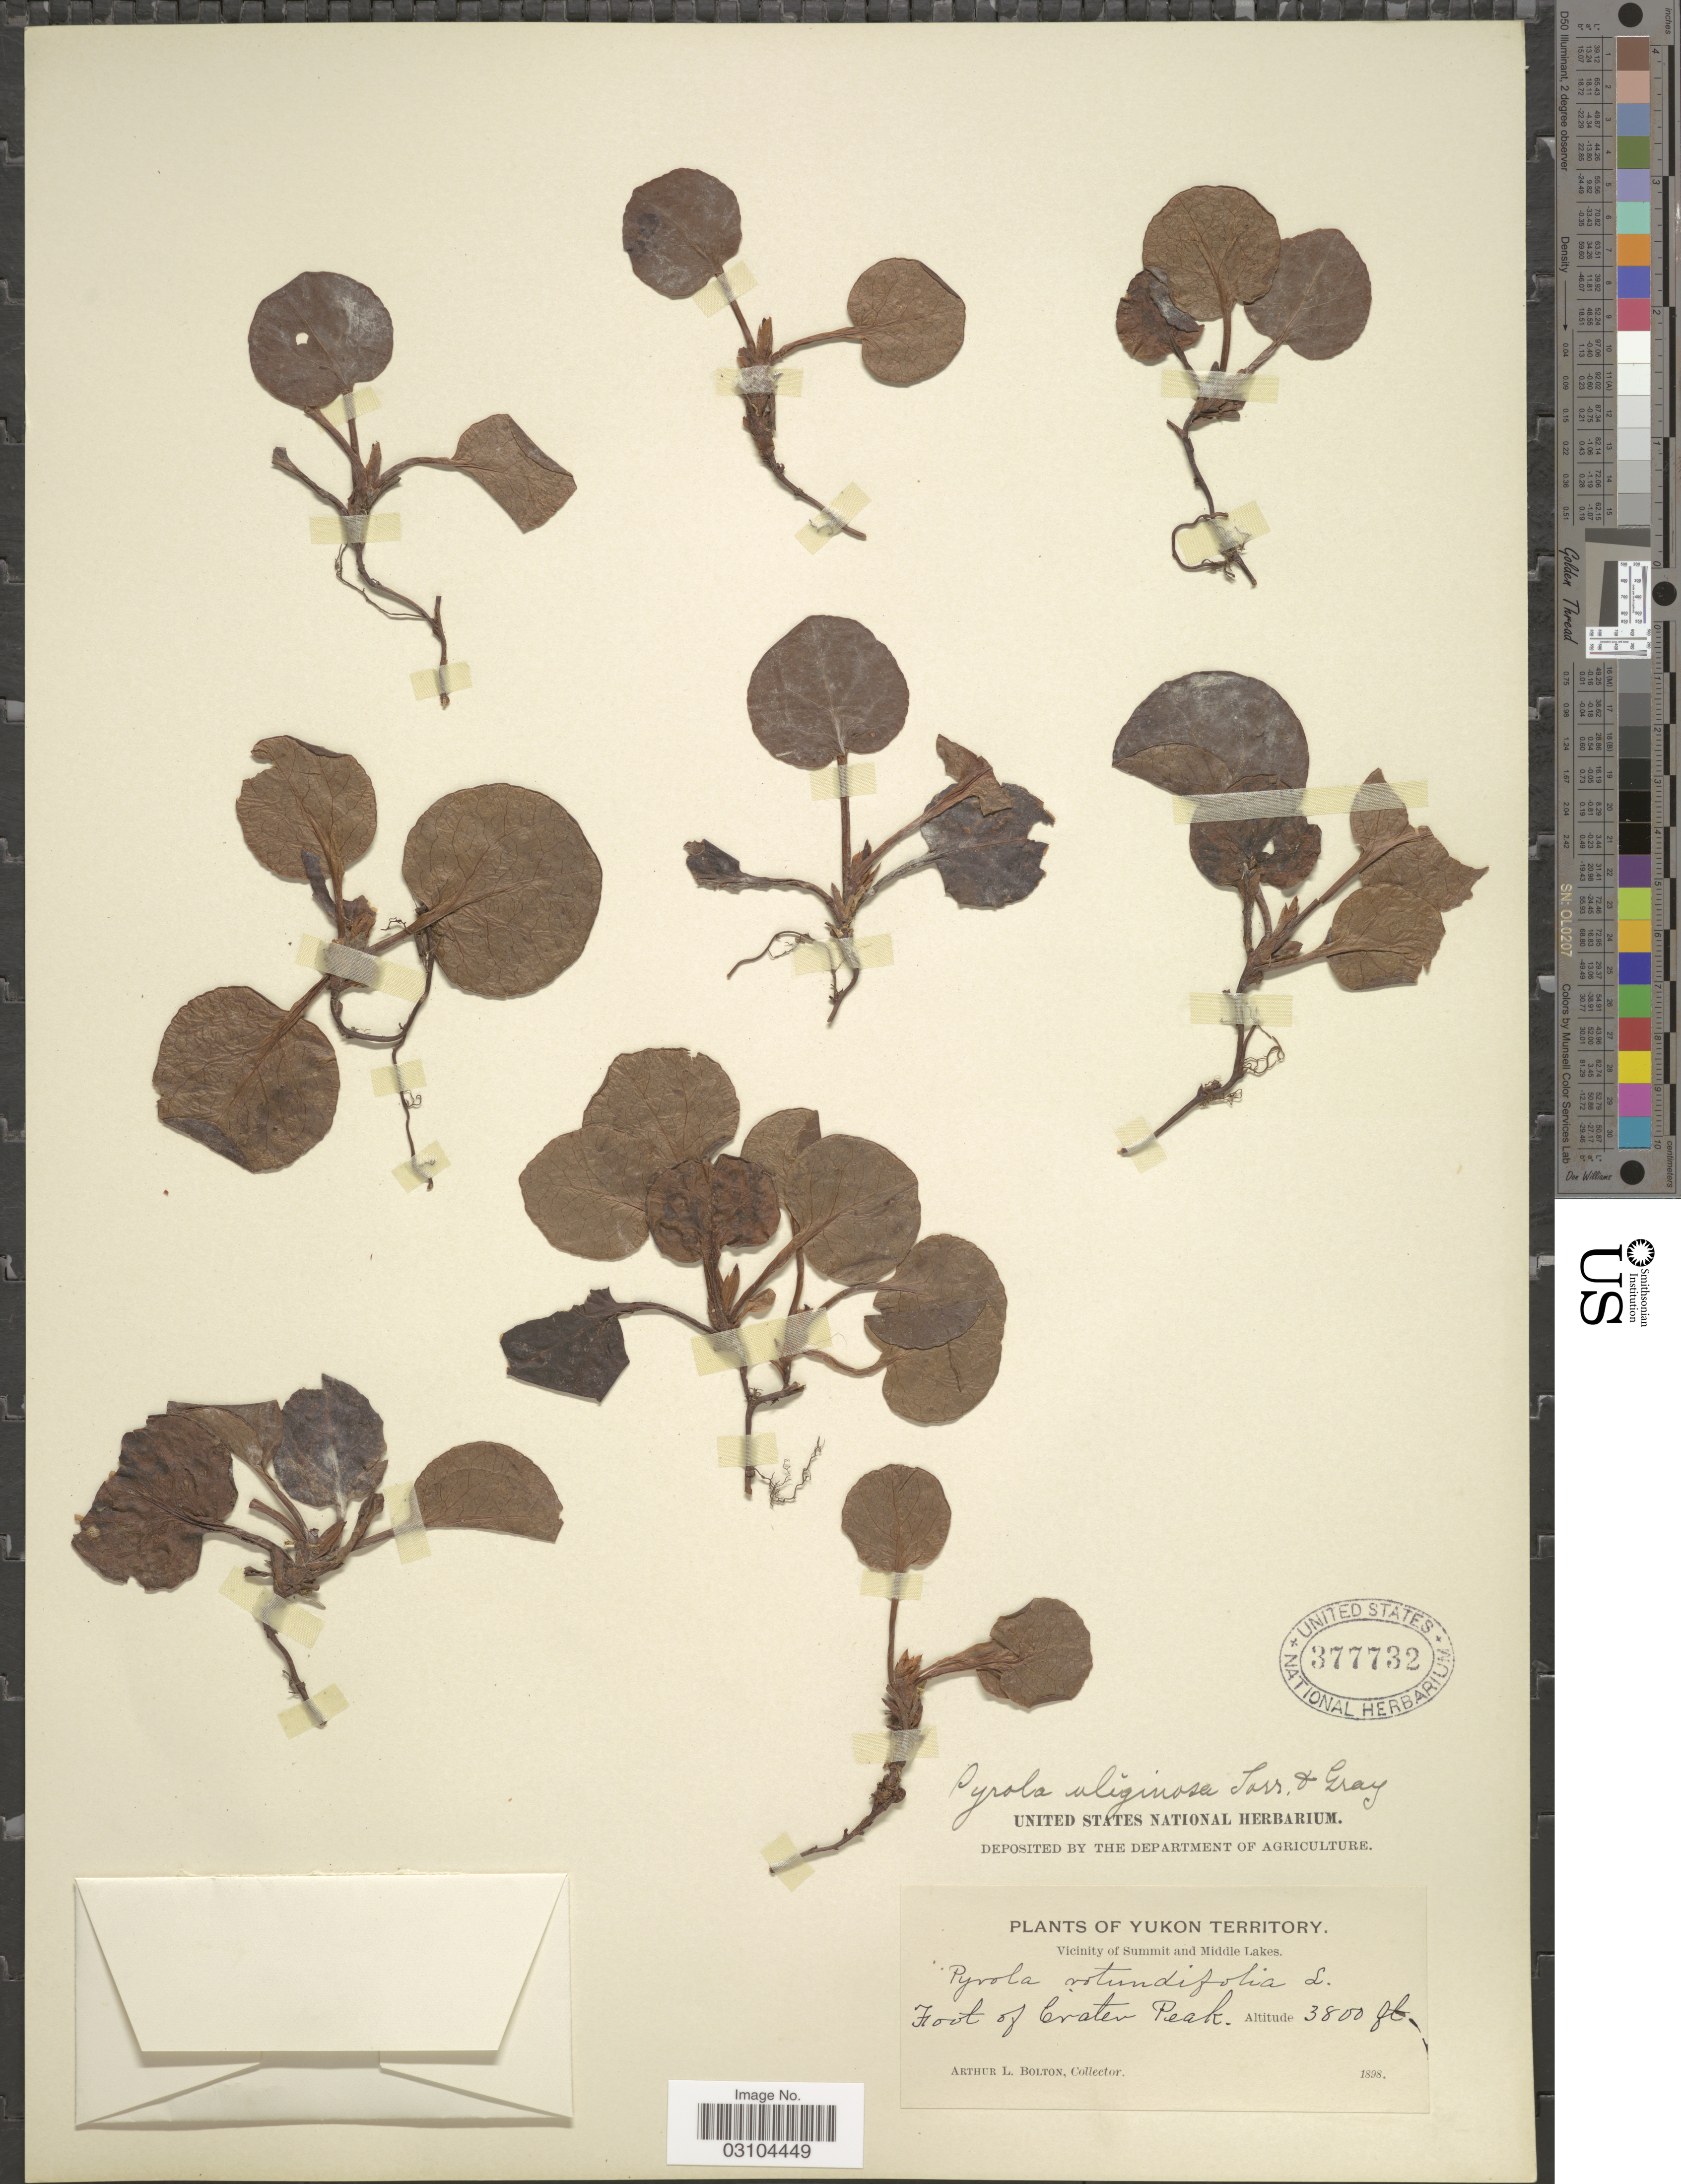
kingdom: Plantae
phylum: Tracheophyta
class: Magnoliopsida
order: Ericales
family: Ericaceae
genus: Pyrola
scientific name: Pyrola uliginosa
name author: Torr. & A. Gray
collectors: A. Bolton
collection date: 1898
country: Canada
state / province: Yukon Territory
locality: Vicinity of Summit and Middle Lakes. Foot of Crater Peak.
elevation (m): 1158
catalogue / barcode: US 377732